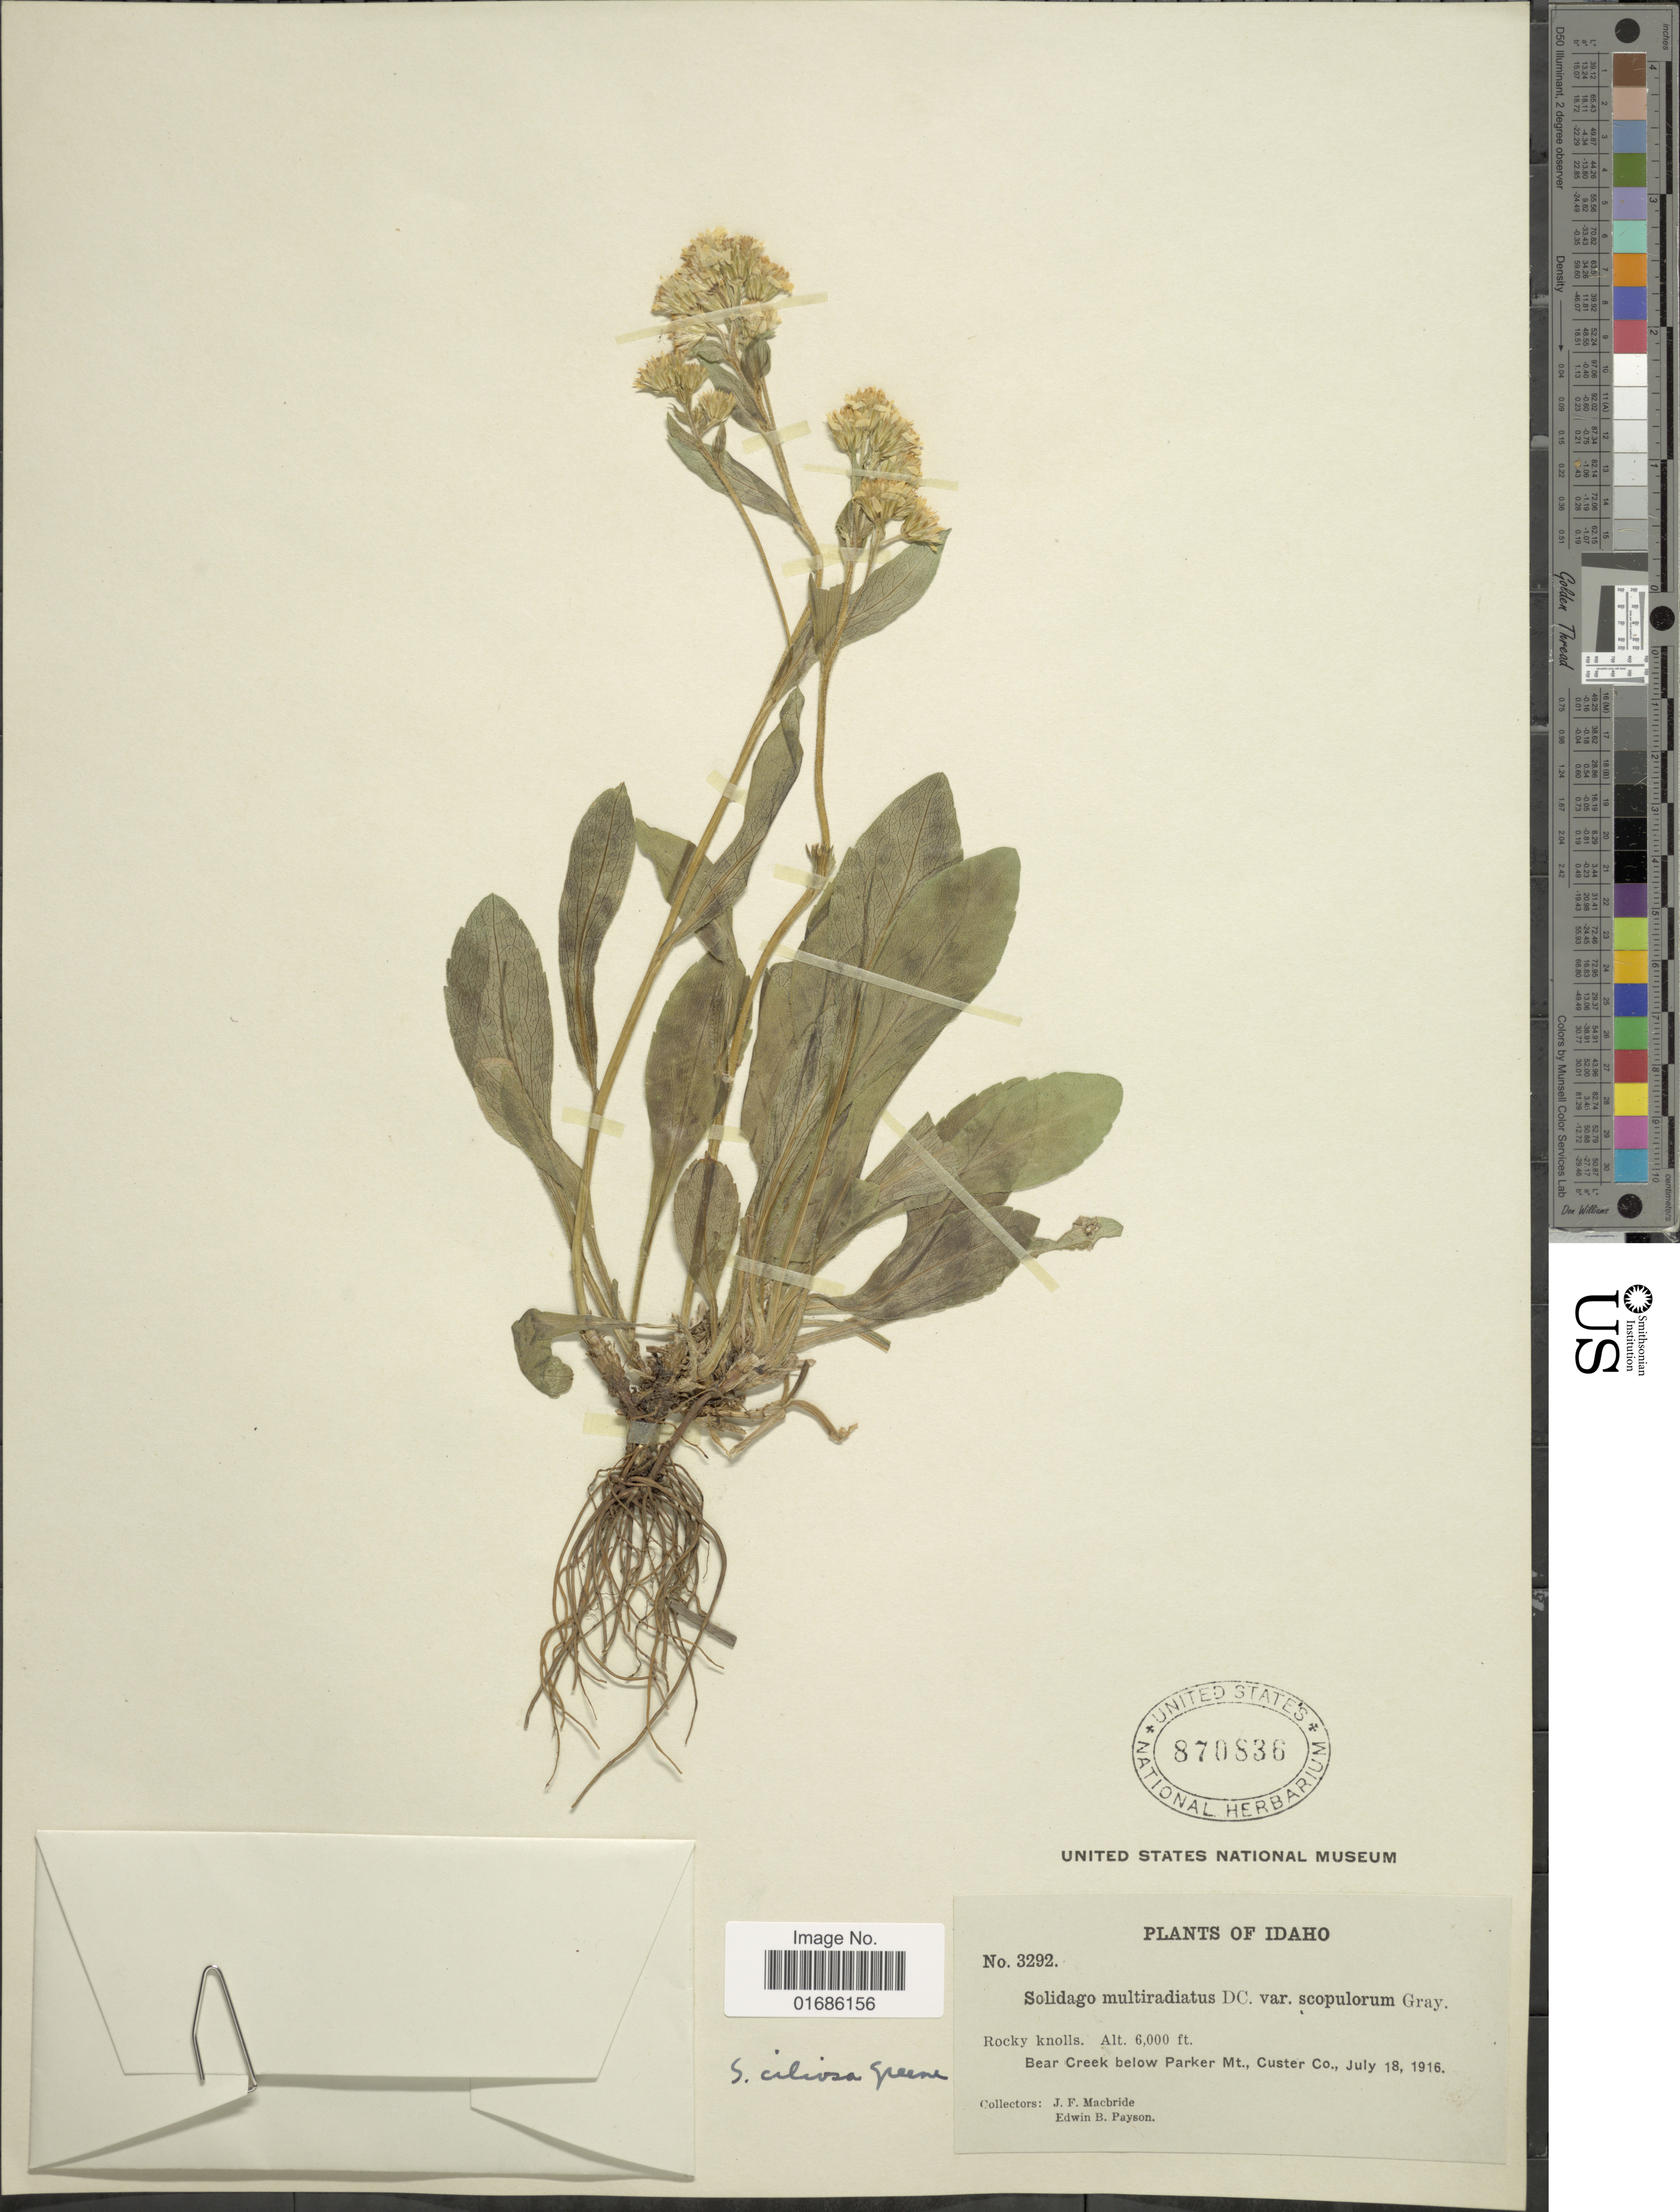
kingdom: Plantae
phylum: Tracheophyta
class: Magnoliopsida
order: Asterales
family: Asteraceae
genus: Solidago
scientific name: Solidago ciliosa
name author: Greene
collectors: J. F. Macbride & E. B. Payson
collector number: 3292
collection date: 1916-07-18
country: United States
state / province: Idaho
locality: Rocky knolls, Bear Creek below Parker Mt. Custer Co.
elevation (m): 1829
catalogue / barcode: US 870836